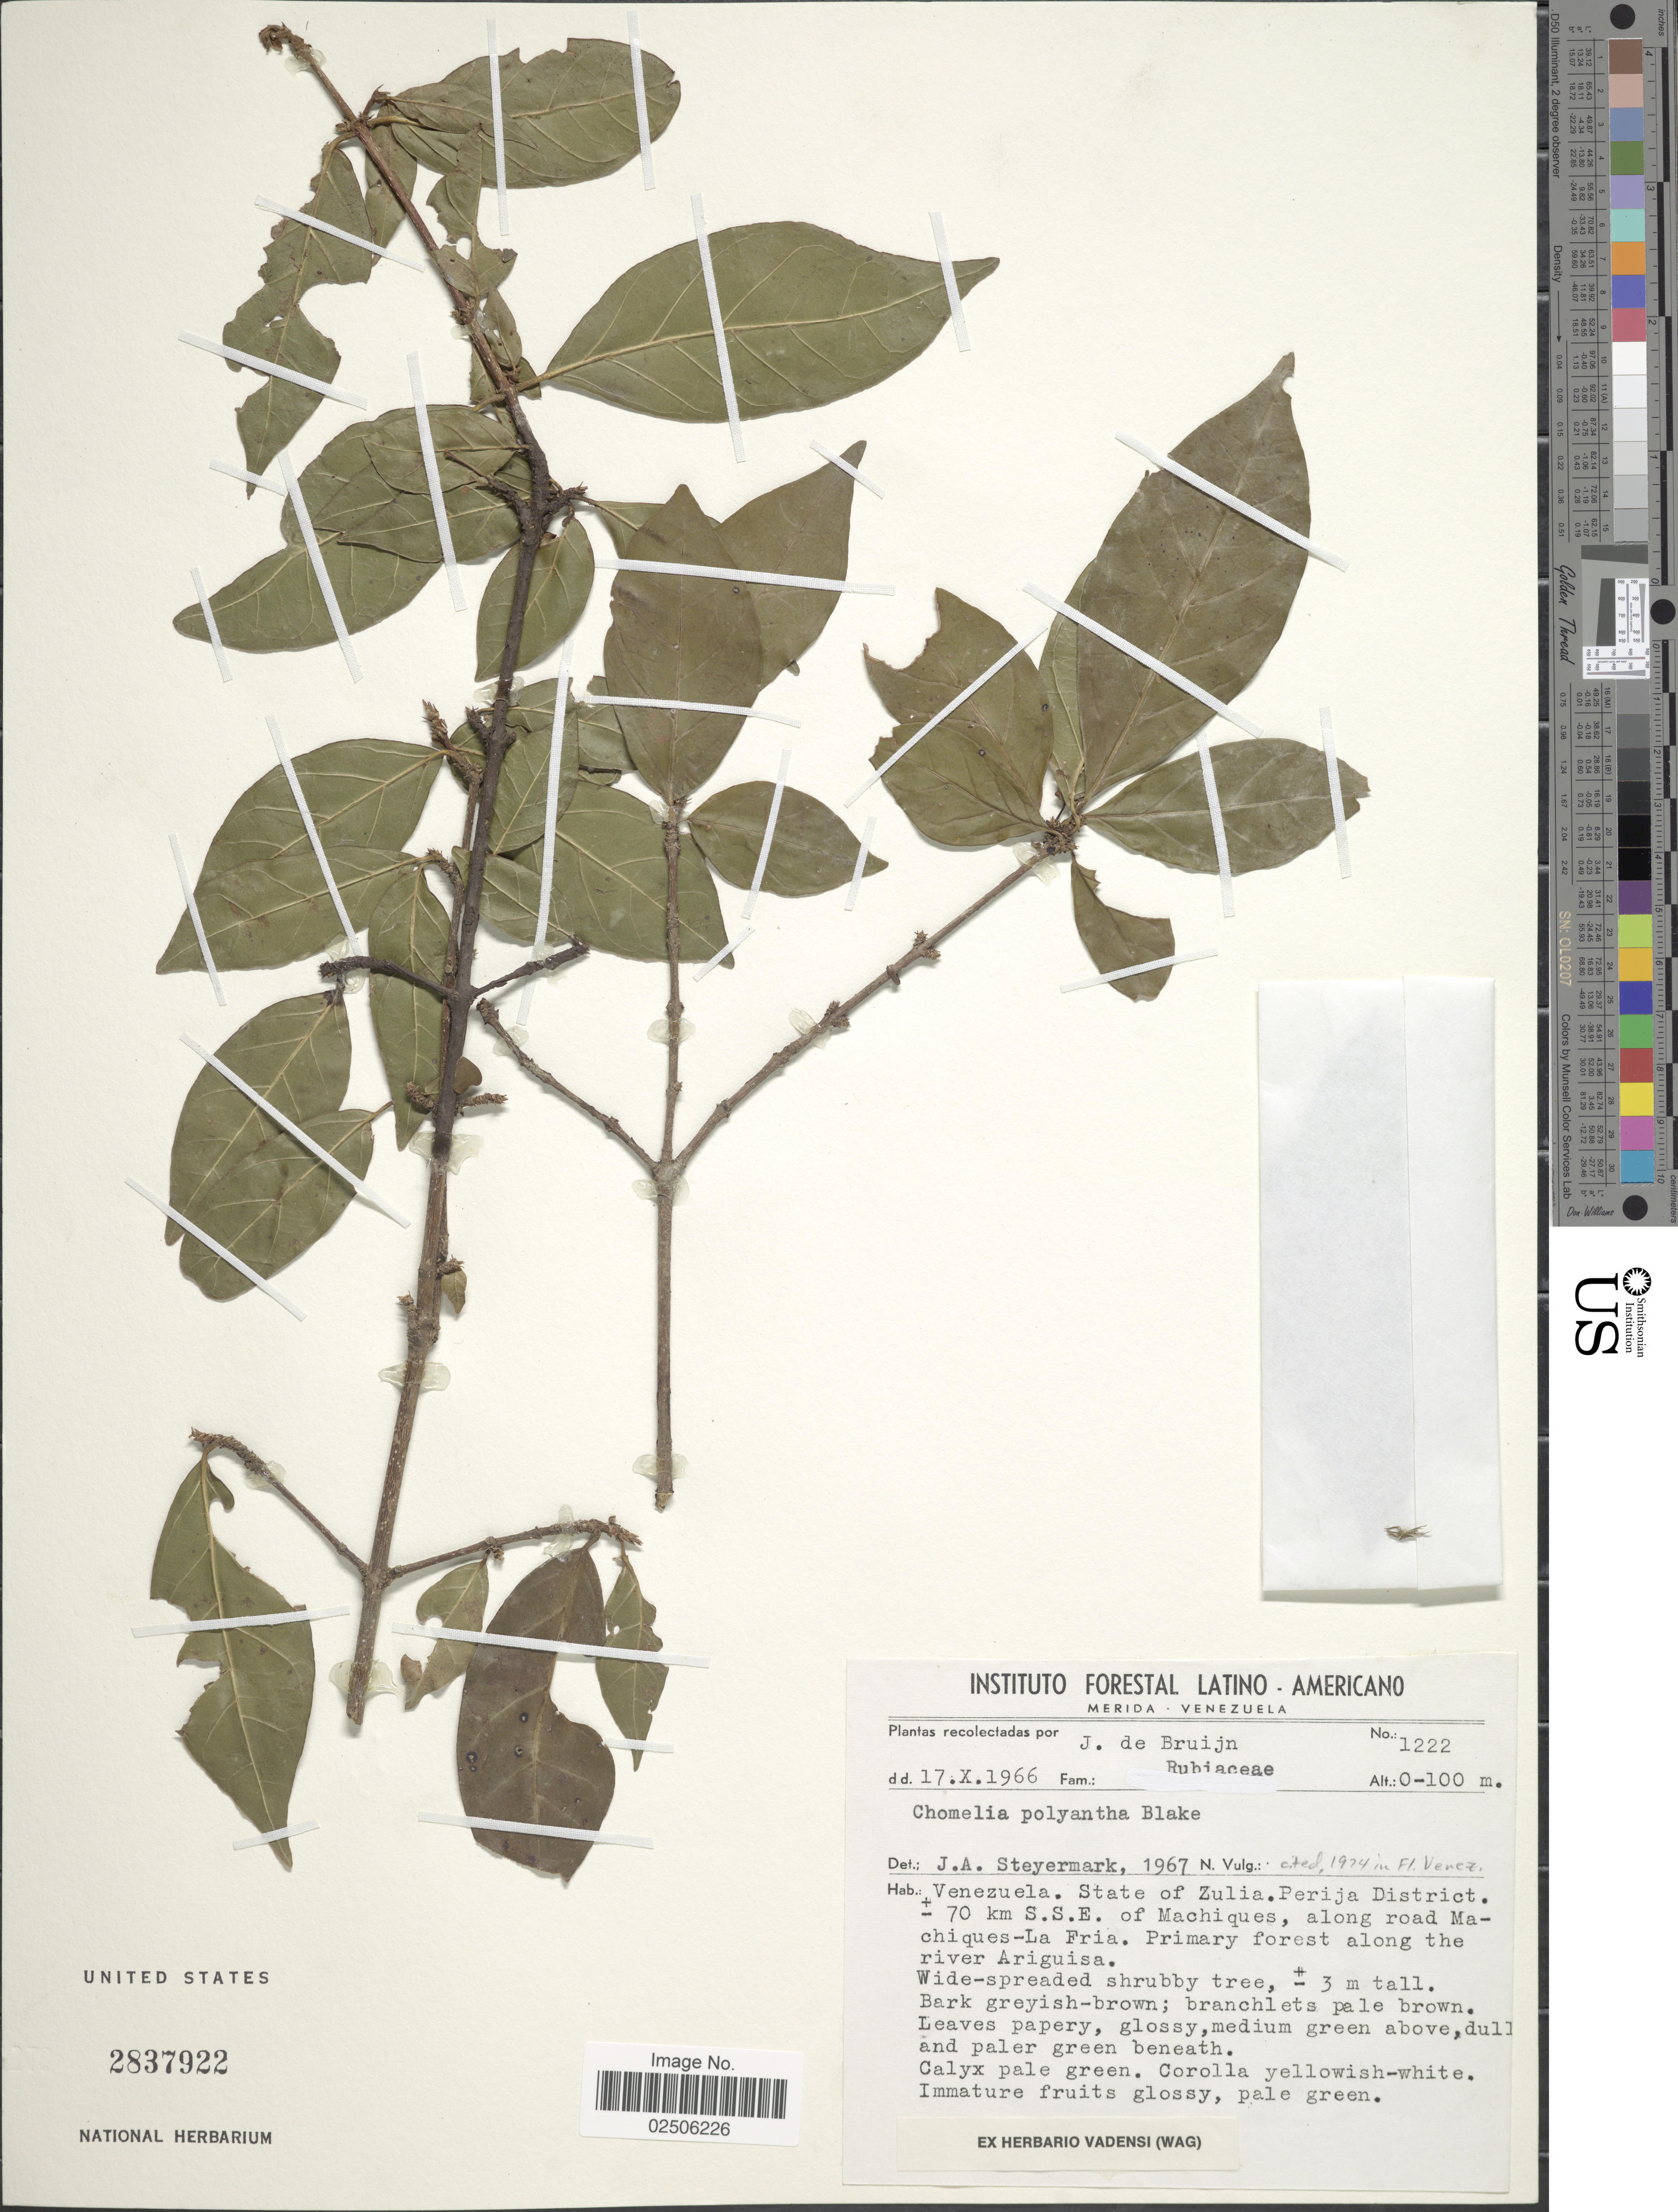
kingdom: Plantae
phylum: Tracheophyta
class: Magnoliopsida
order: Gentianales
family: Rubiaceae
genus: Chomelia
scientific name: Chomelia polyantha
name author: S.F. Blake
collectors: J. Bruijn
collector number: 1222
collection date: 1966-10-17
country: Venezuela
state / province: Zulia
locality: Perija District, +/- 70 km S.S.E. of Machiques, along road Machiques-La Fria, primary forest along the river Ariguisa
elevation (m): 0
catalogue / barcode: US 2837922